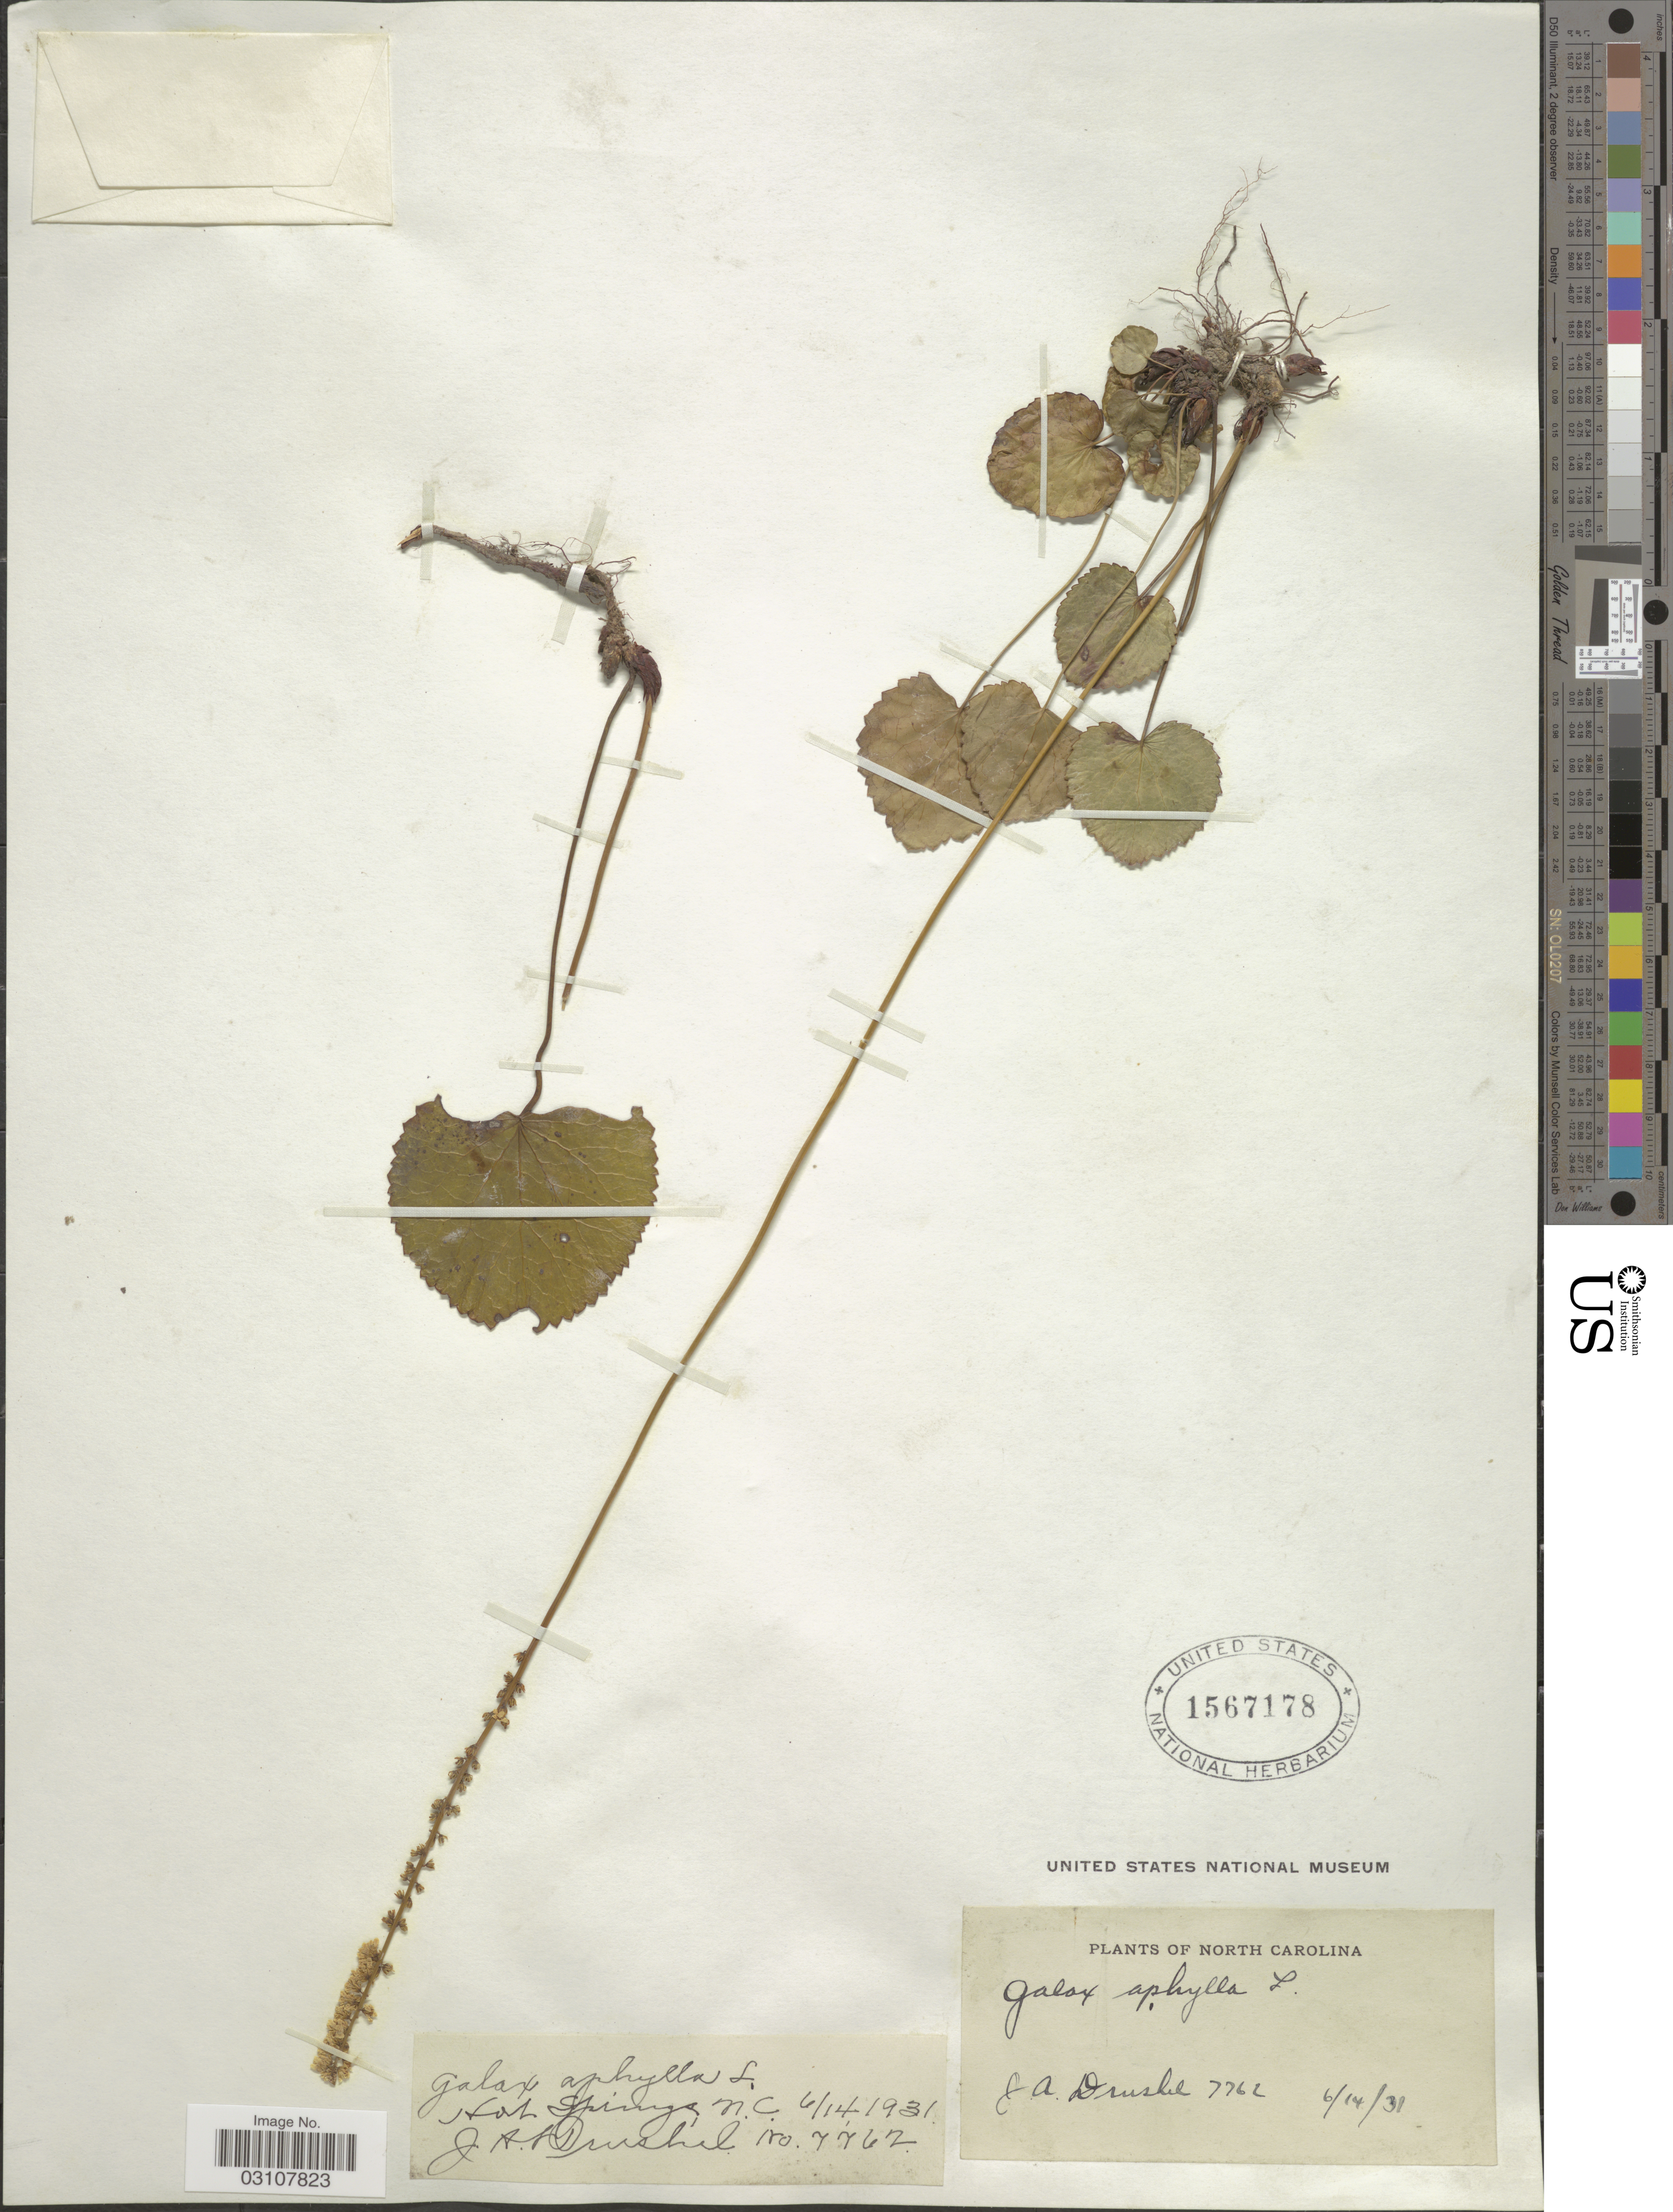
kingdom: Plantae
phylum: Tracheophyta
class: Magnoliopsida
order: Ericales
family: Diapensiaceae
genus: Galax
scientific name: Galax urceolata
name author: (Poir.) Brummitt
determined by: Gaynor, Michelle L., (FLAS), University of Florida (UNITED STATES)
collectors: J. A. Drushel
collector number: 7762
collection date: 1931-06-14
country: United States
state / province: North Carolina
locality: Hot Springs.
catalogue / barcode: US 1567178